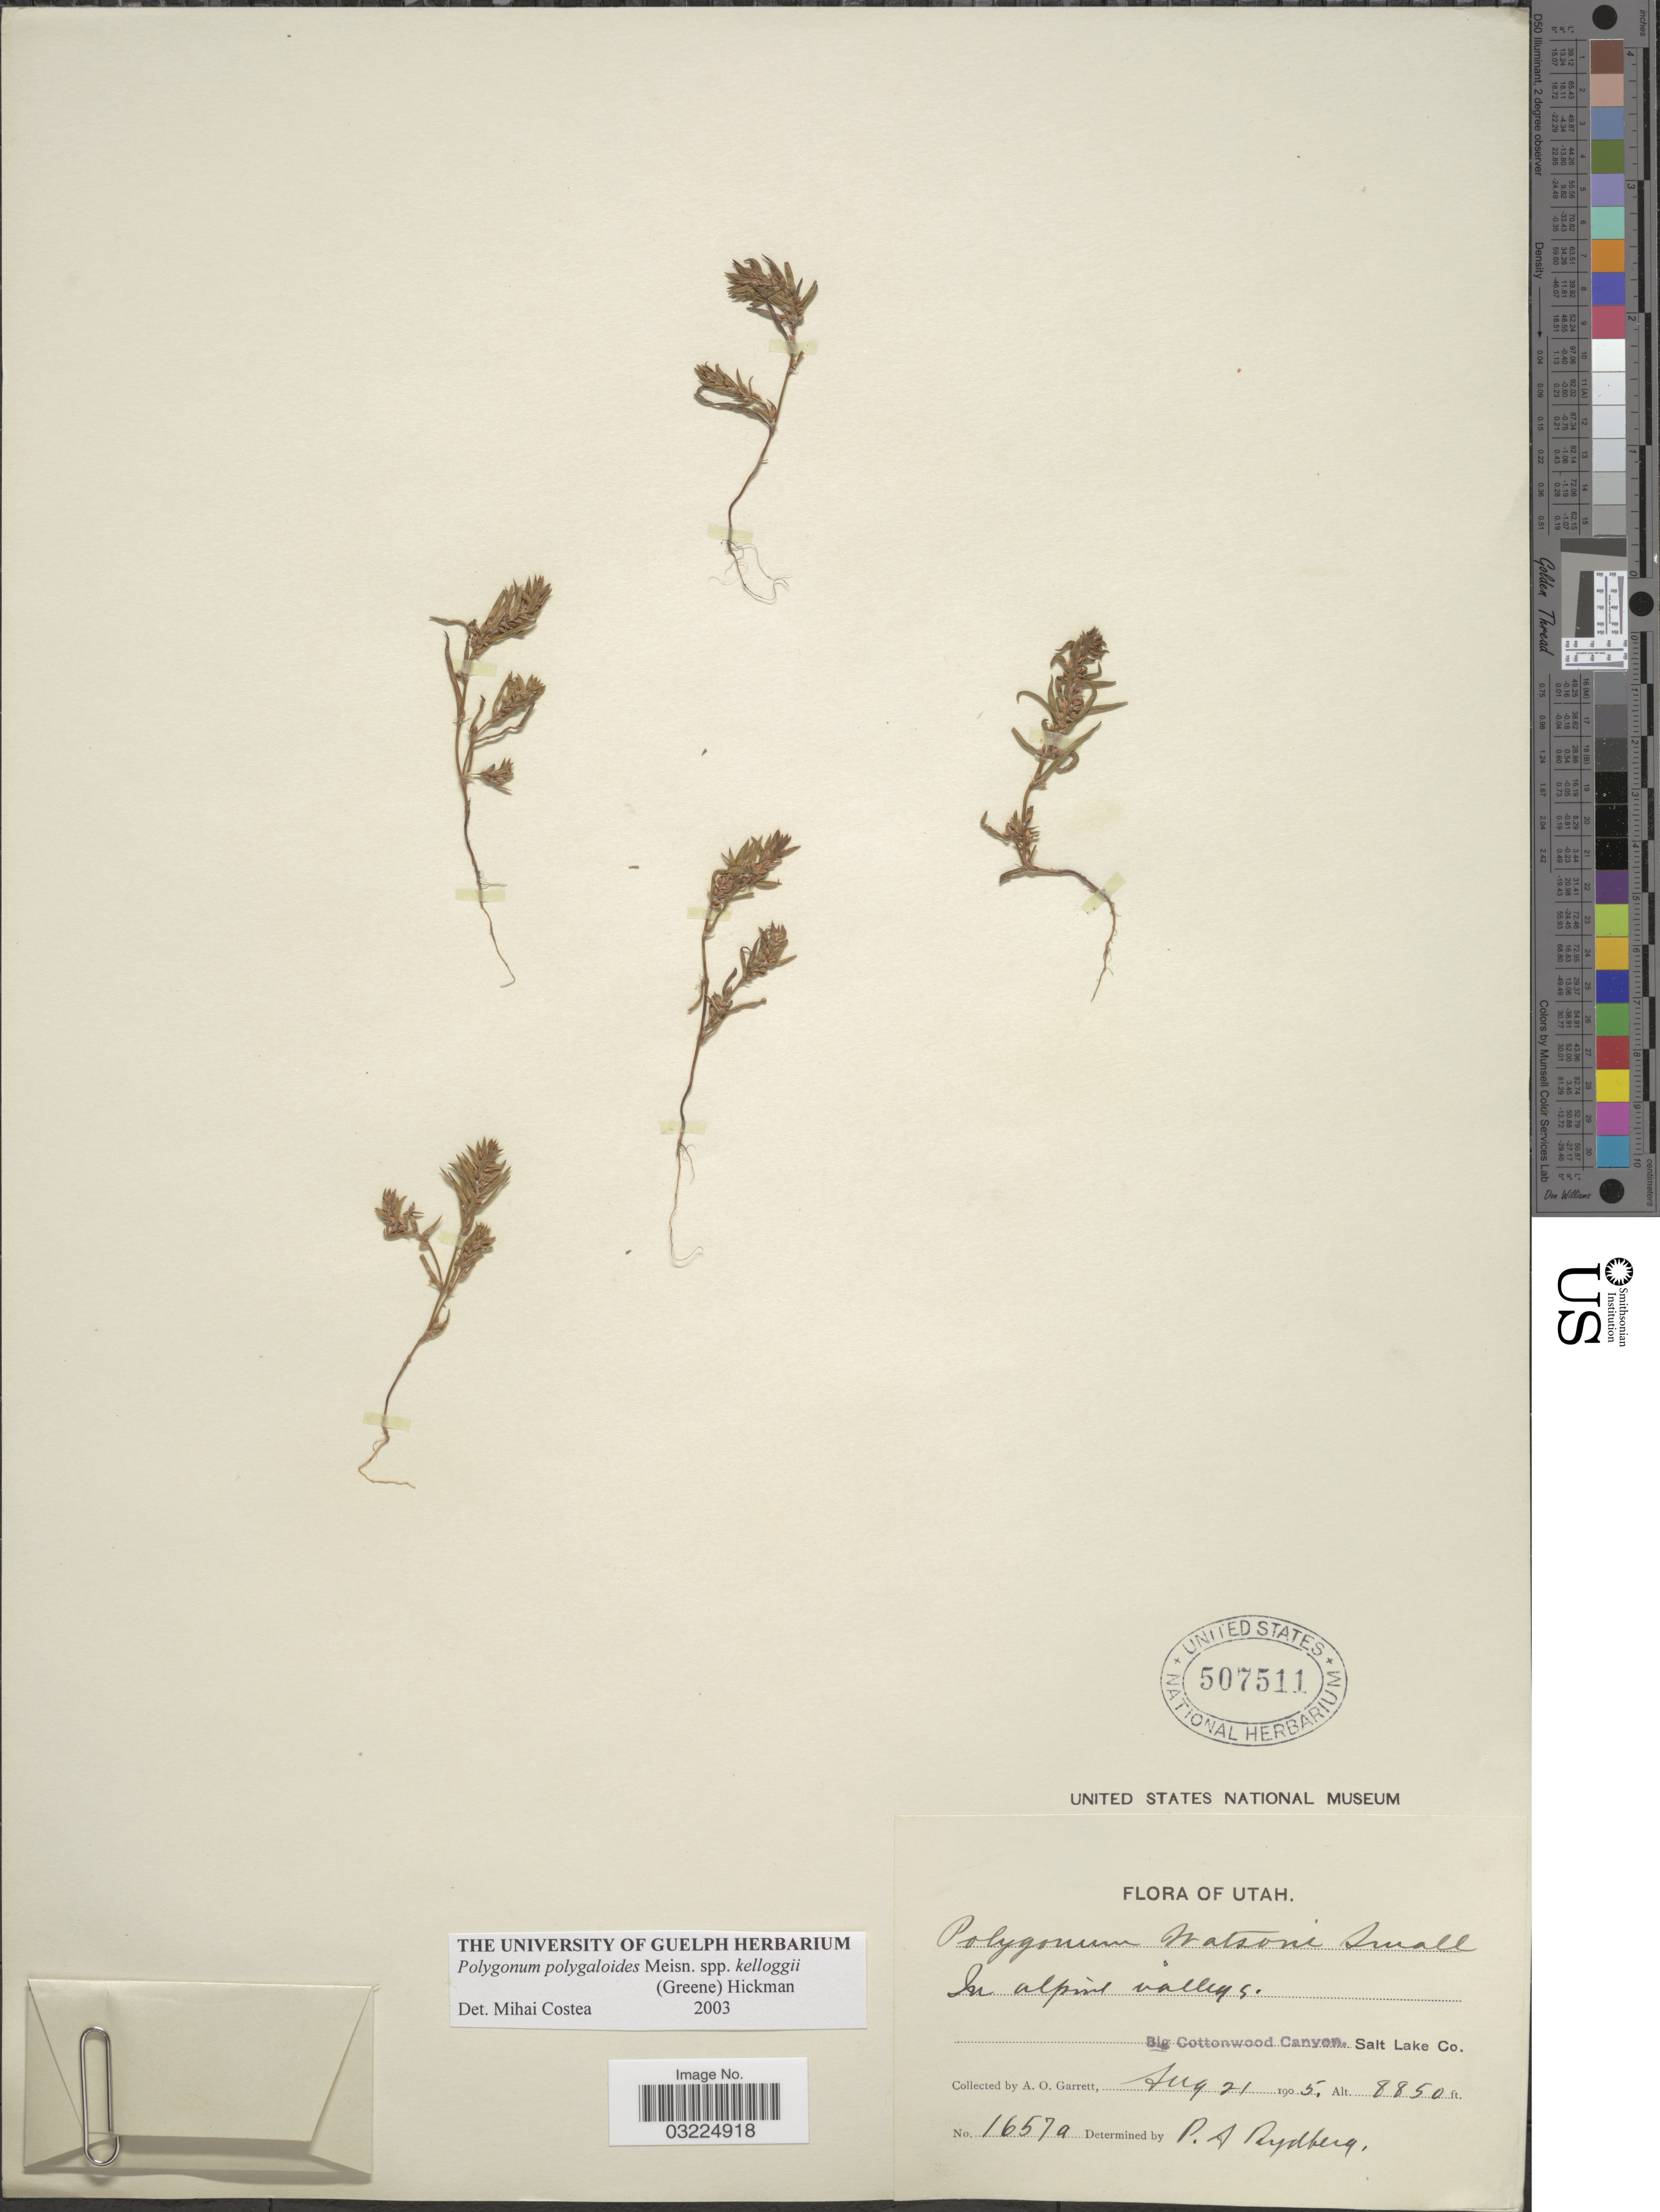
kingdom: Plantae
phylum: Tracheophyta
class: Magnoliopsida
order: Caryophyllales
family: Polygonaceae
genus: Polygonum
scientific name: Polygonum polygaloides subsp. kelloggii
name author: (Greene) Hickman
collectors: A. O. Garrett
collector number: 1657a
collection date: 1905-08-21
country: United States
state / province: Utah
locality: Big Cottonwood Canyon. Salt Lake Co.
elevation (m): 2697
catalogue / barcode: US 507511